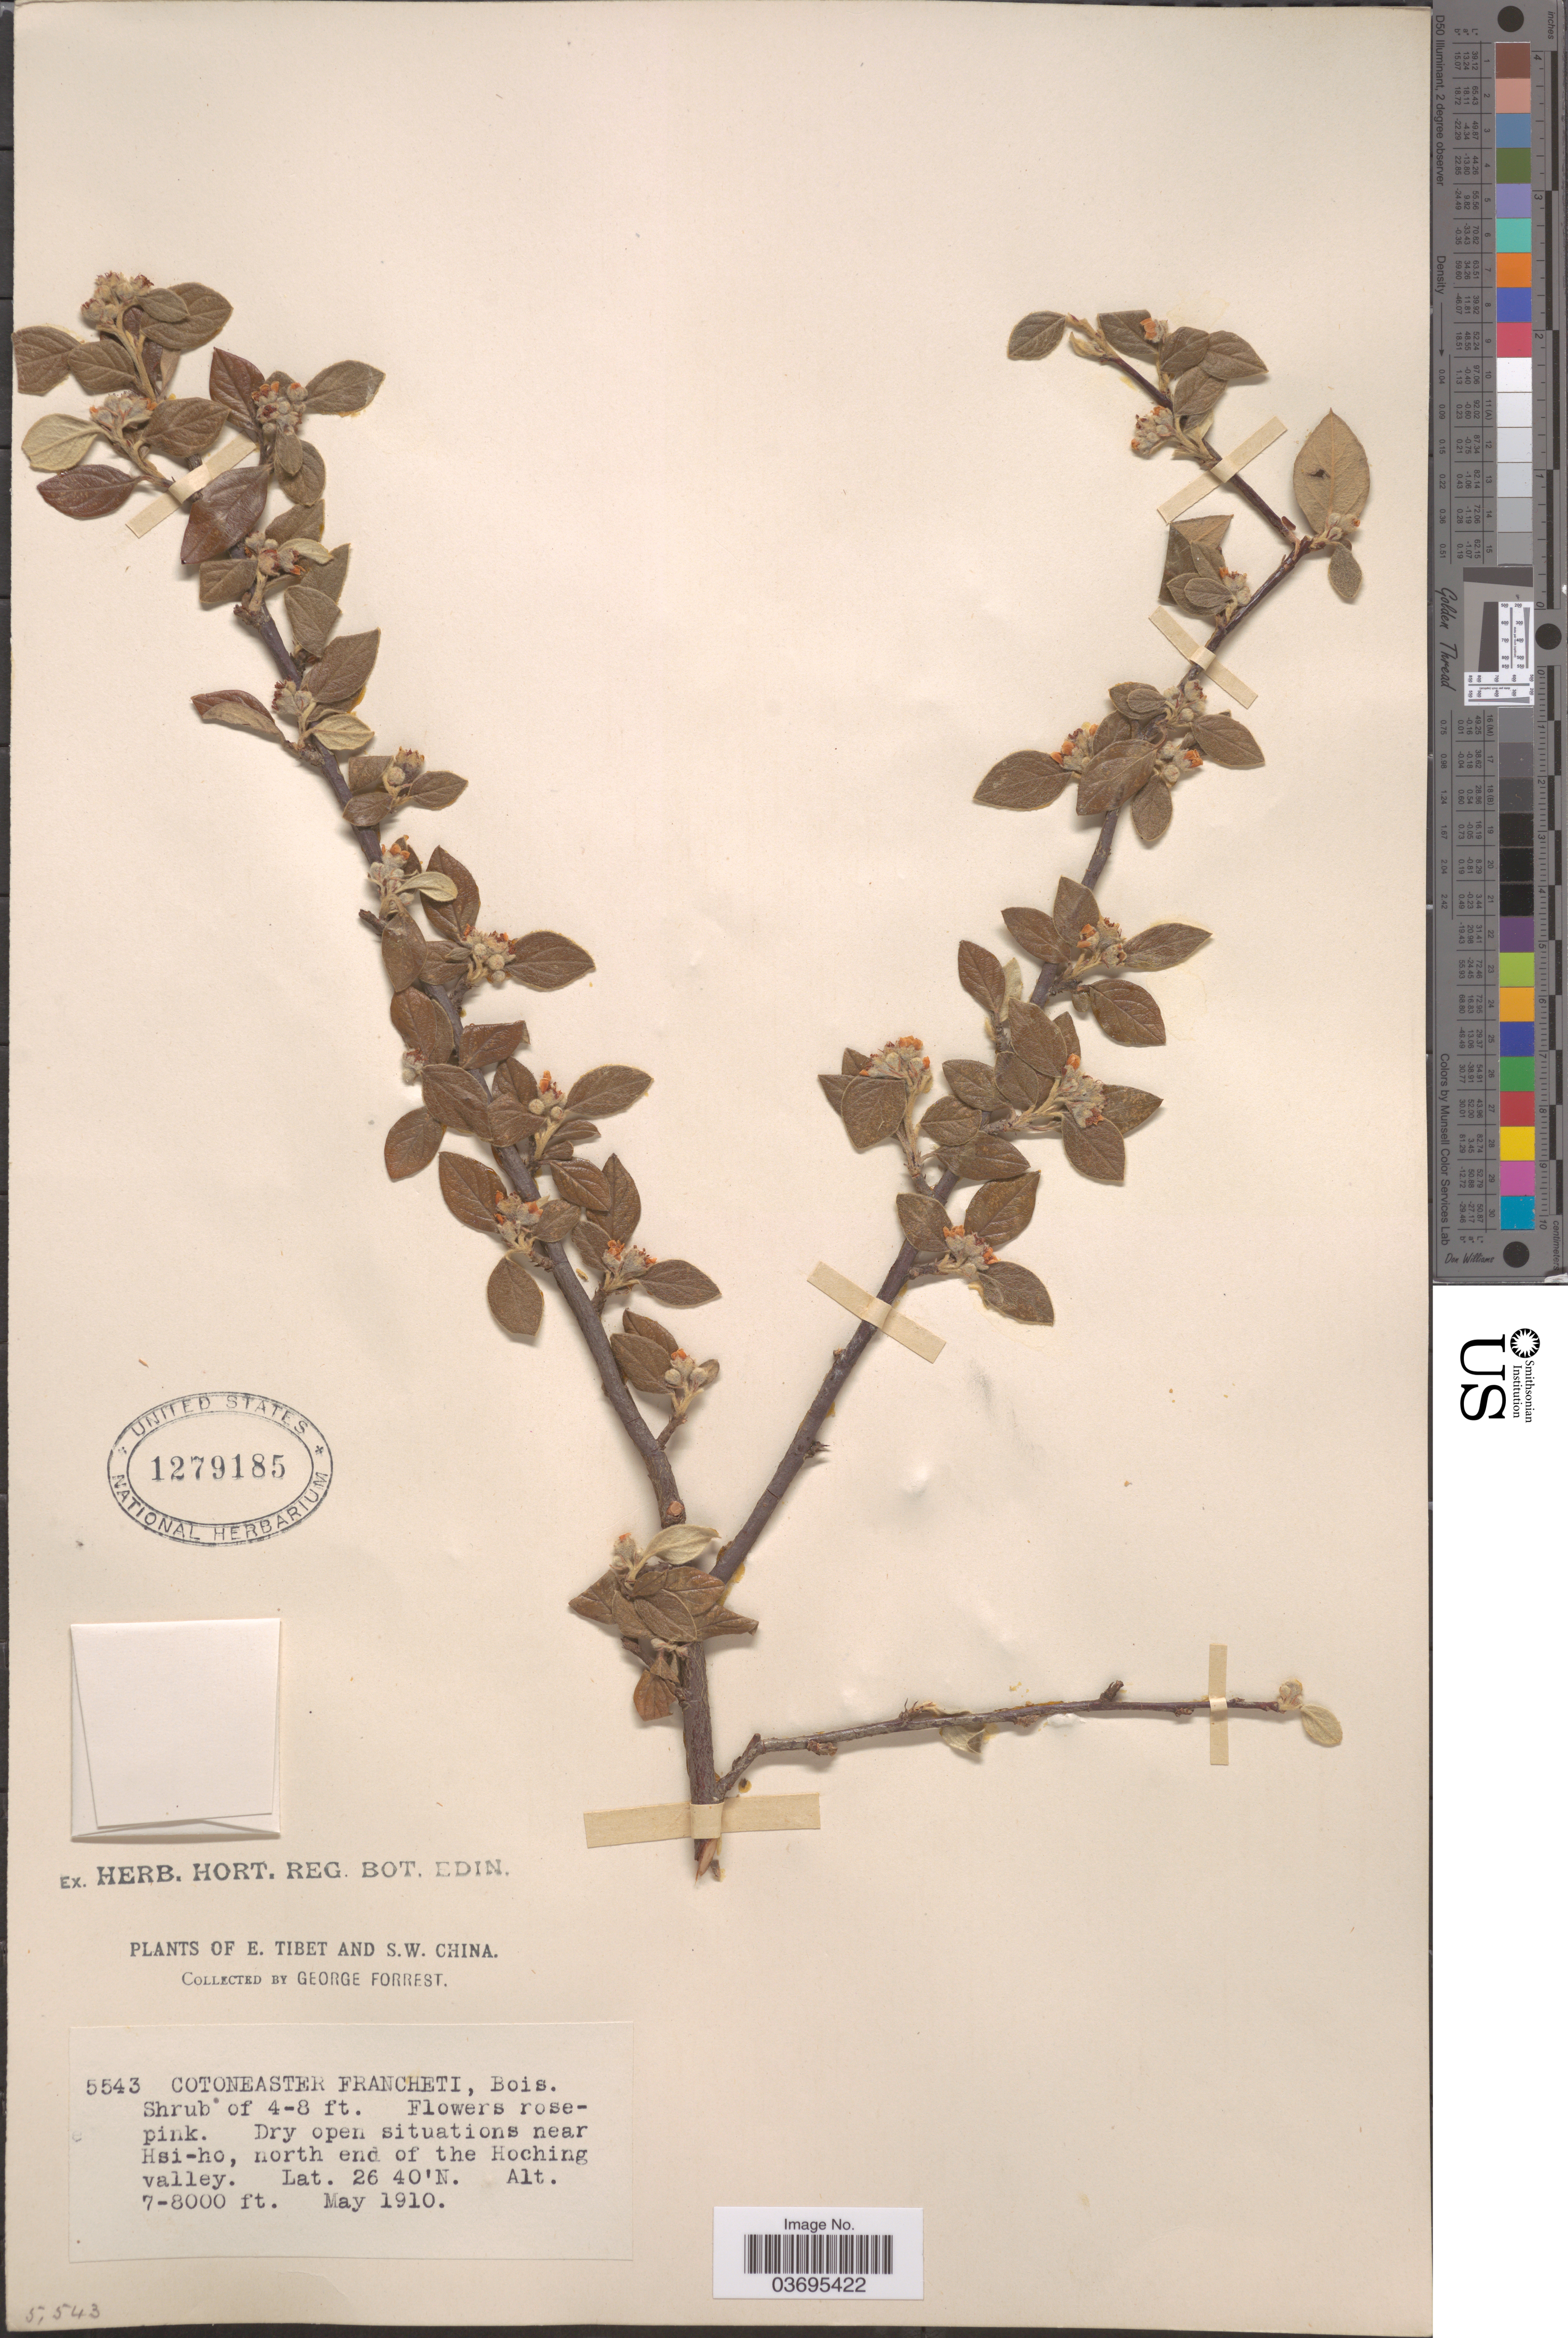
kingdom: Plantae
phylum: Tracheophyta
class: Magnoliopsida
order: Rosales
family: Rosaceae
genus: Cotoneaster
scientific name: Cotoneaster franchetii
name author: Bois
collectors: G. Forrest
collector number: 5543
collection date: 1910-05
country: China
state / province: Xizang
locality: E. Tibet and S.W. China. Dry open situations near Hsi-ho, north end of the Hoching valley.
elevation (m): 2134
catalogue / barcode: US 1279185